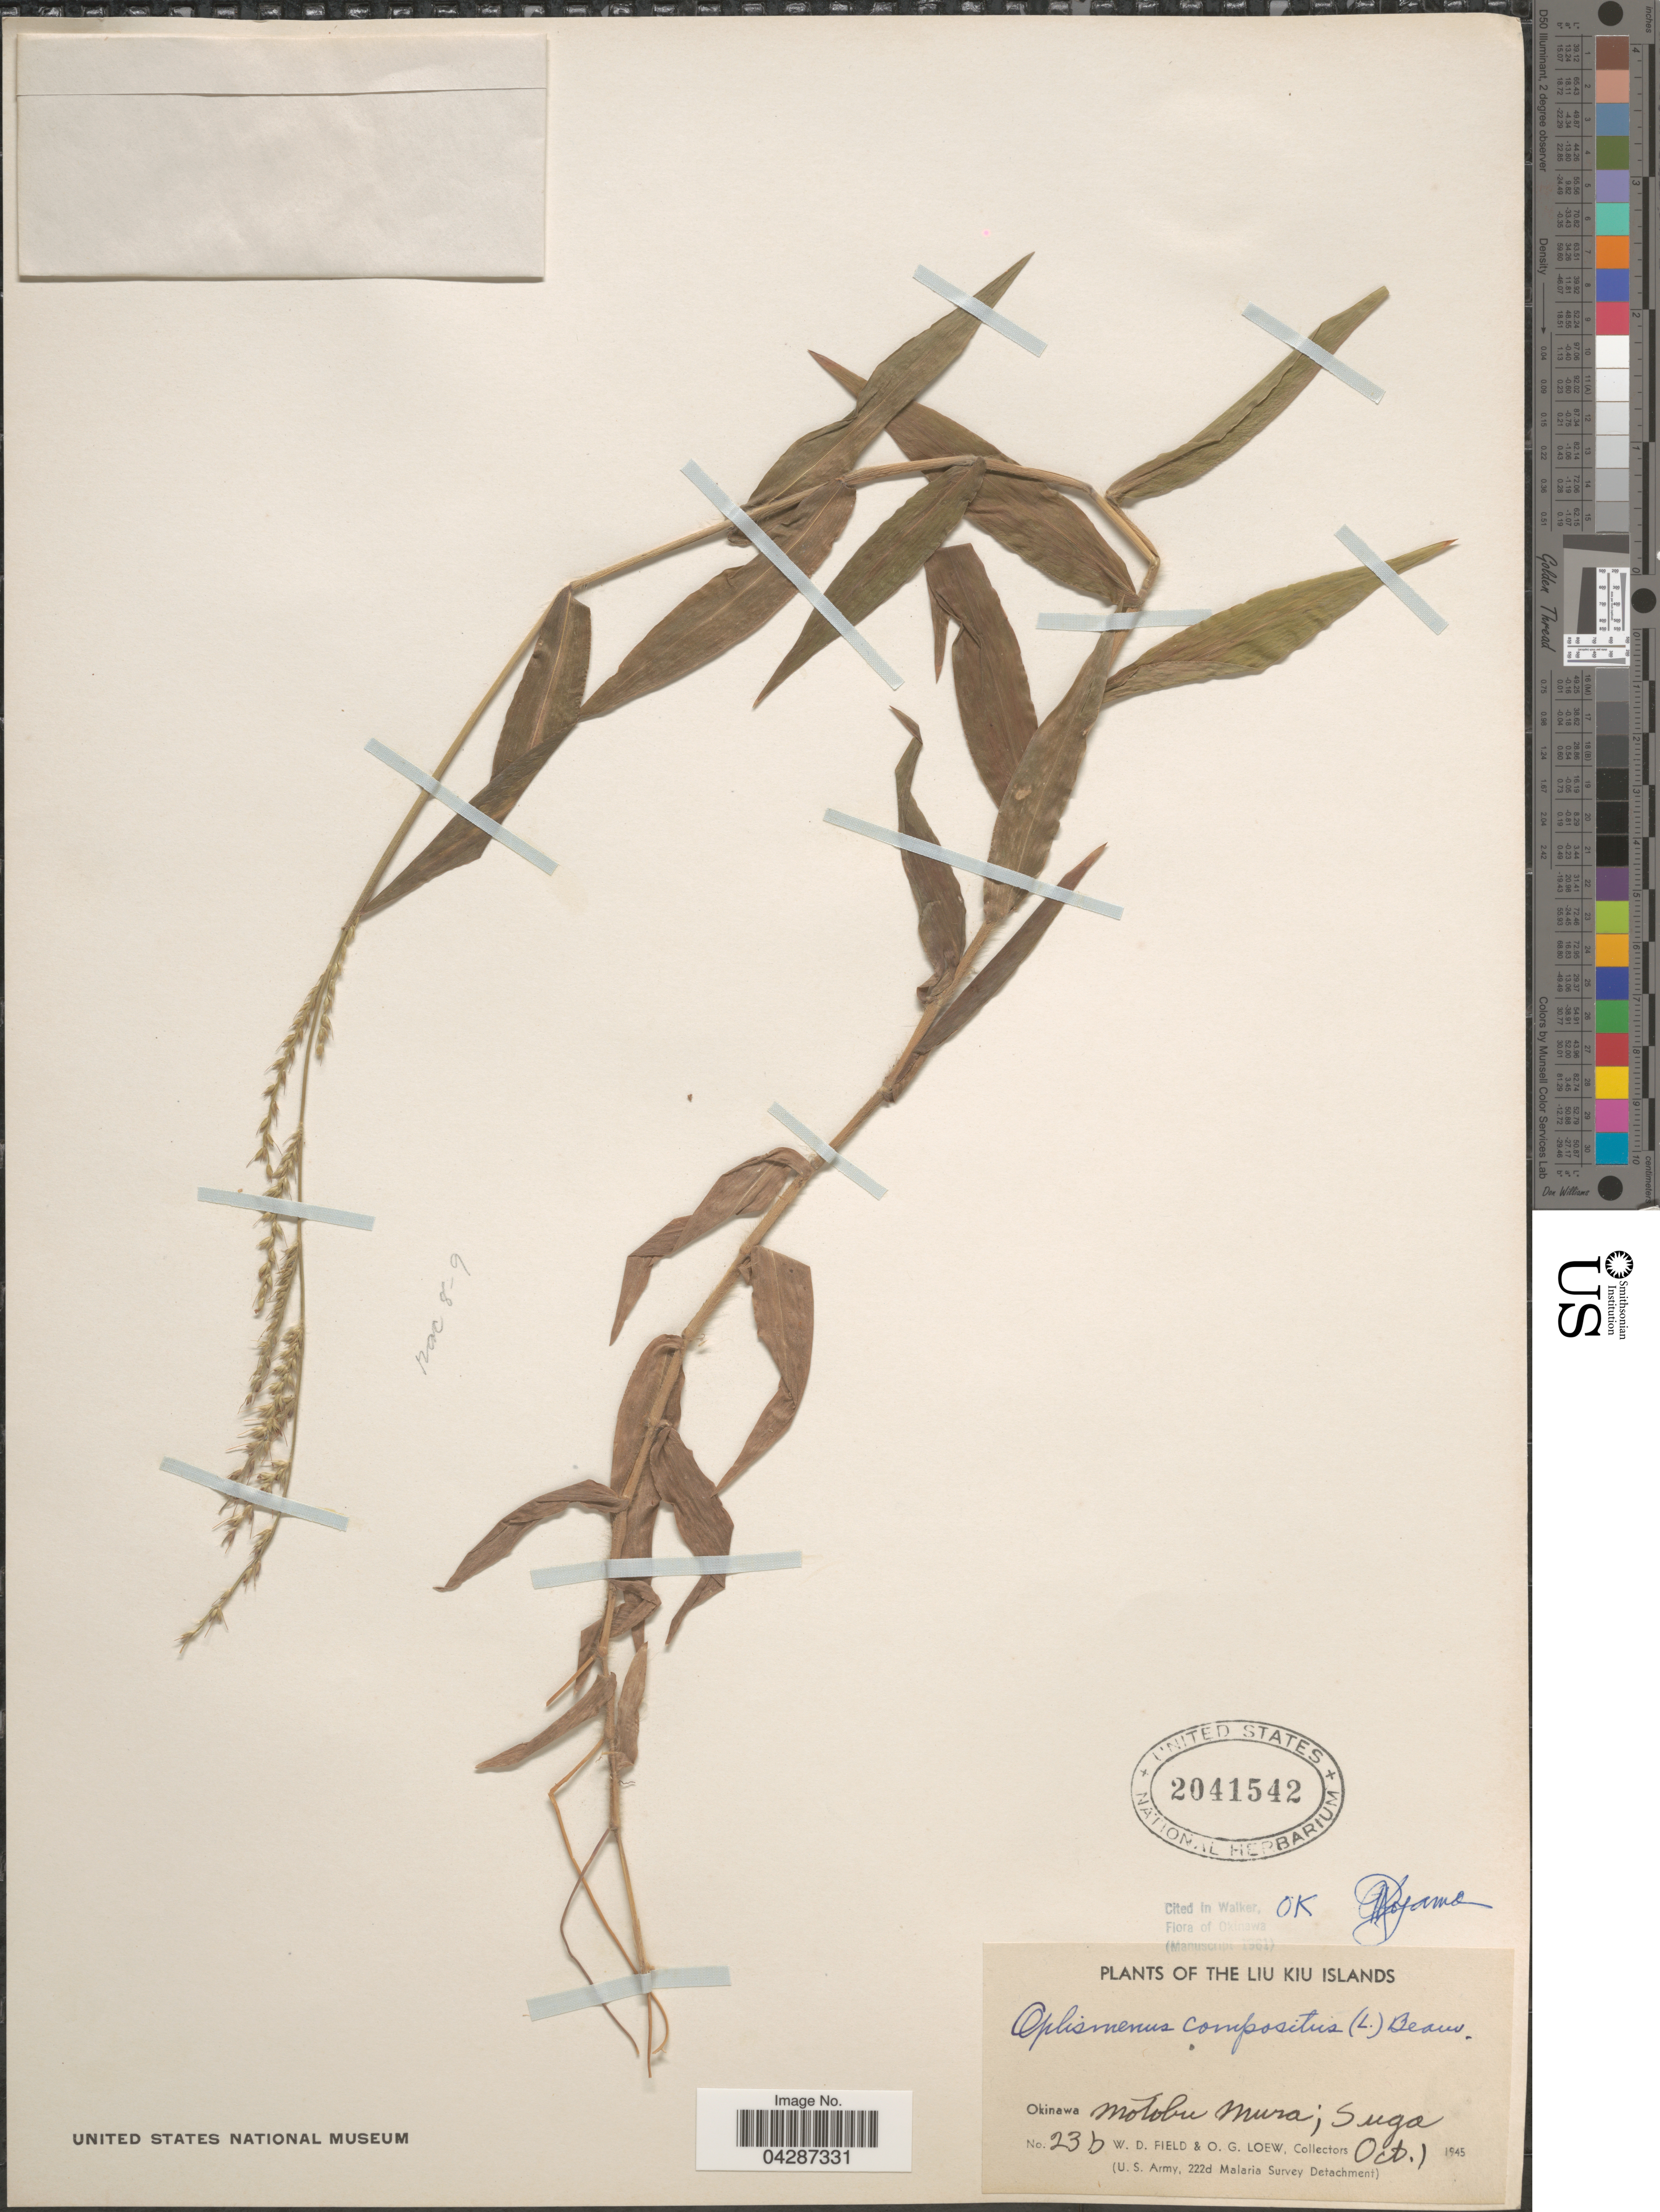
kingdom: Plantae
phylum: Tracheophyta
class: Liliopsida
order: Poales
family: Poaceae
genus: Oplismenus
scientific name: Oplismenus compositus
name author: (L.) P. Beauv.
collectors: W. D. Field & O. G. Loew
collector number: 23b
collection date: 1945-10-01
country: Japan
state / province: Okinawa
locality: Liu Kiu Islands. Motobu Mura; Suga. (U.S. Army, 222d Malaria Survey Detachment).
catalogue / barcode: US 2041542